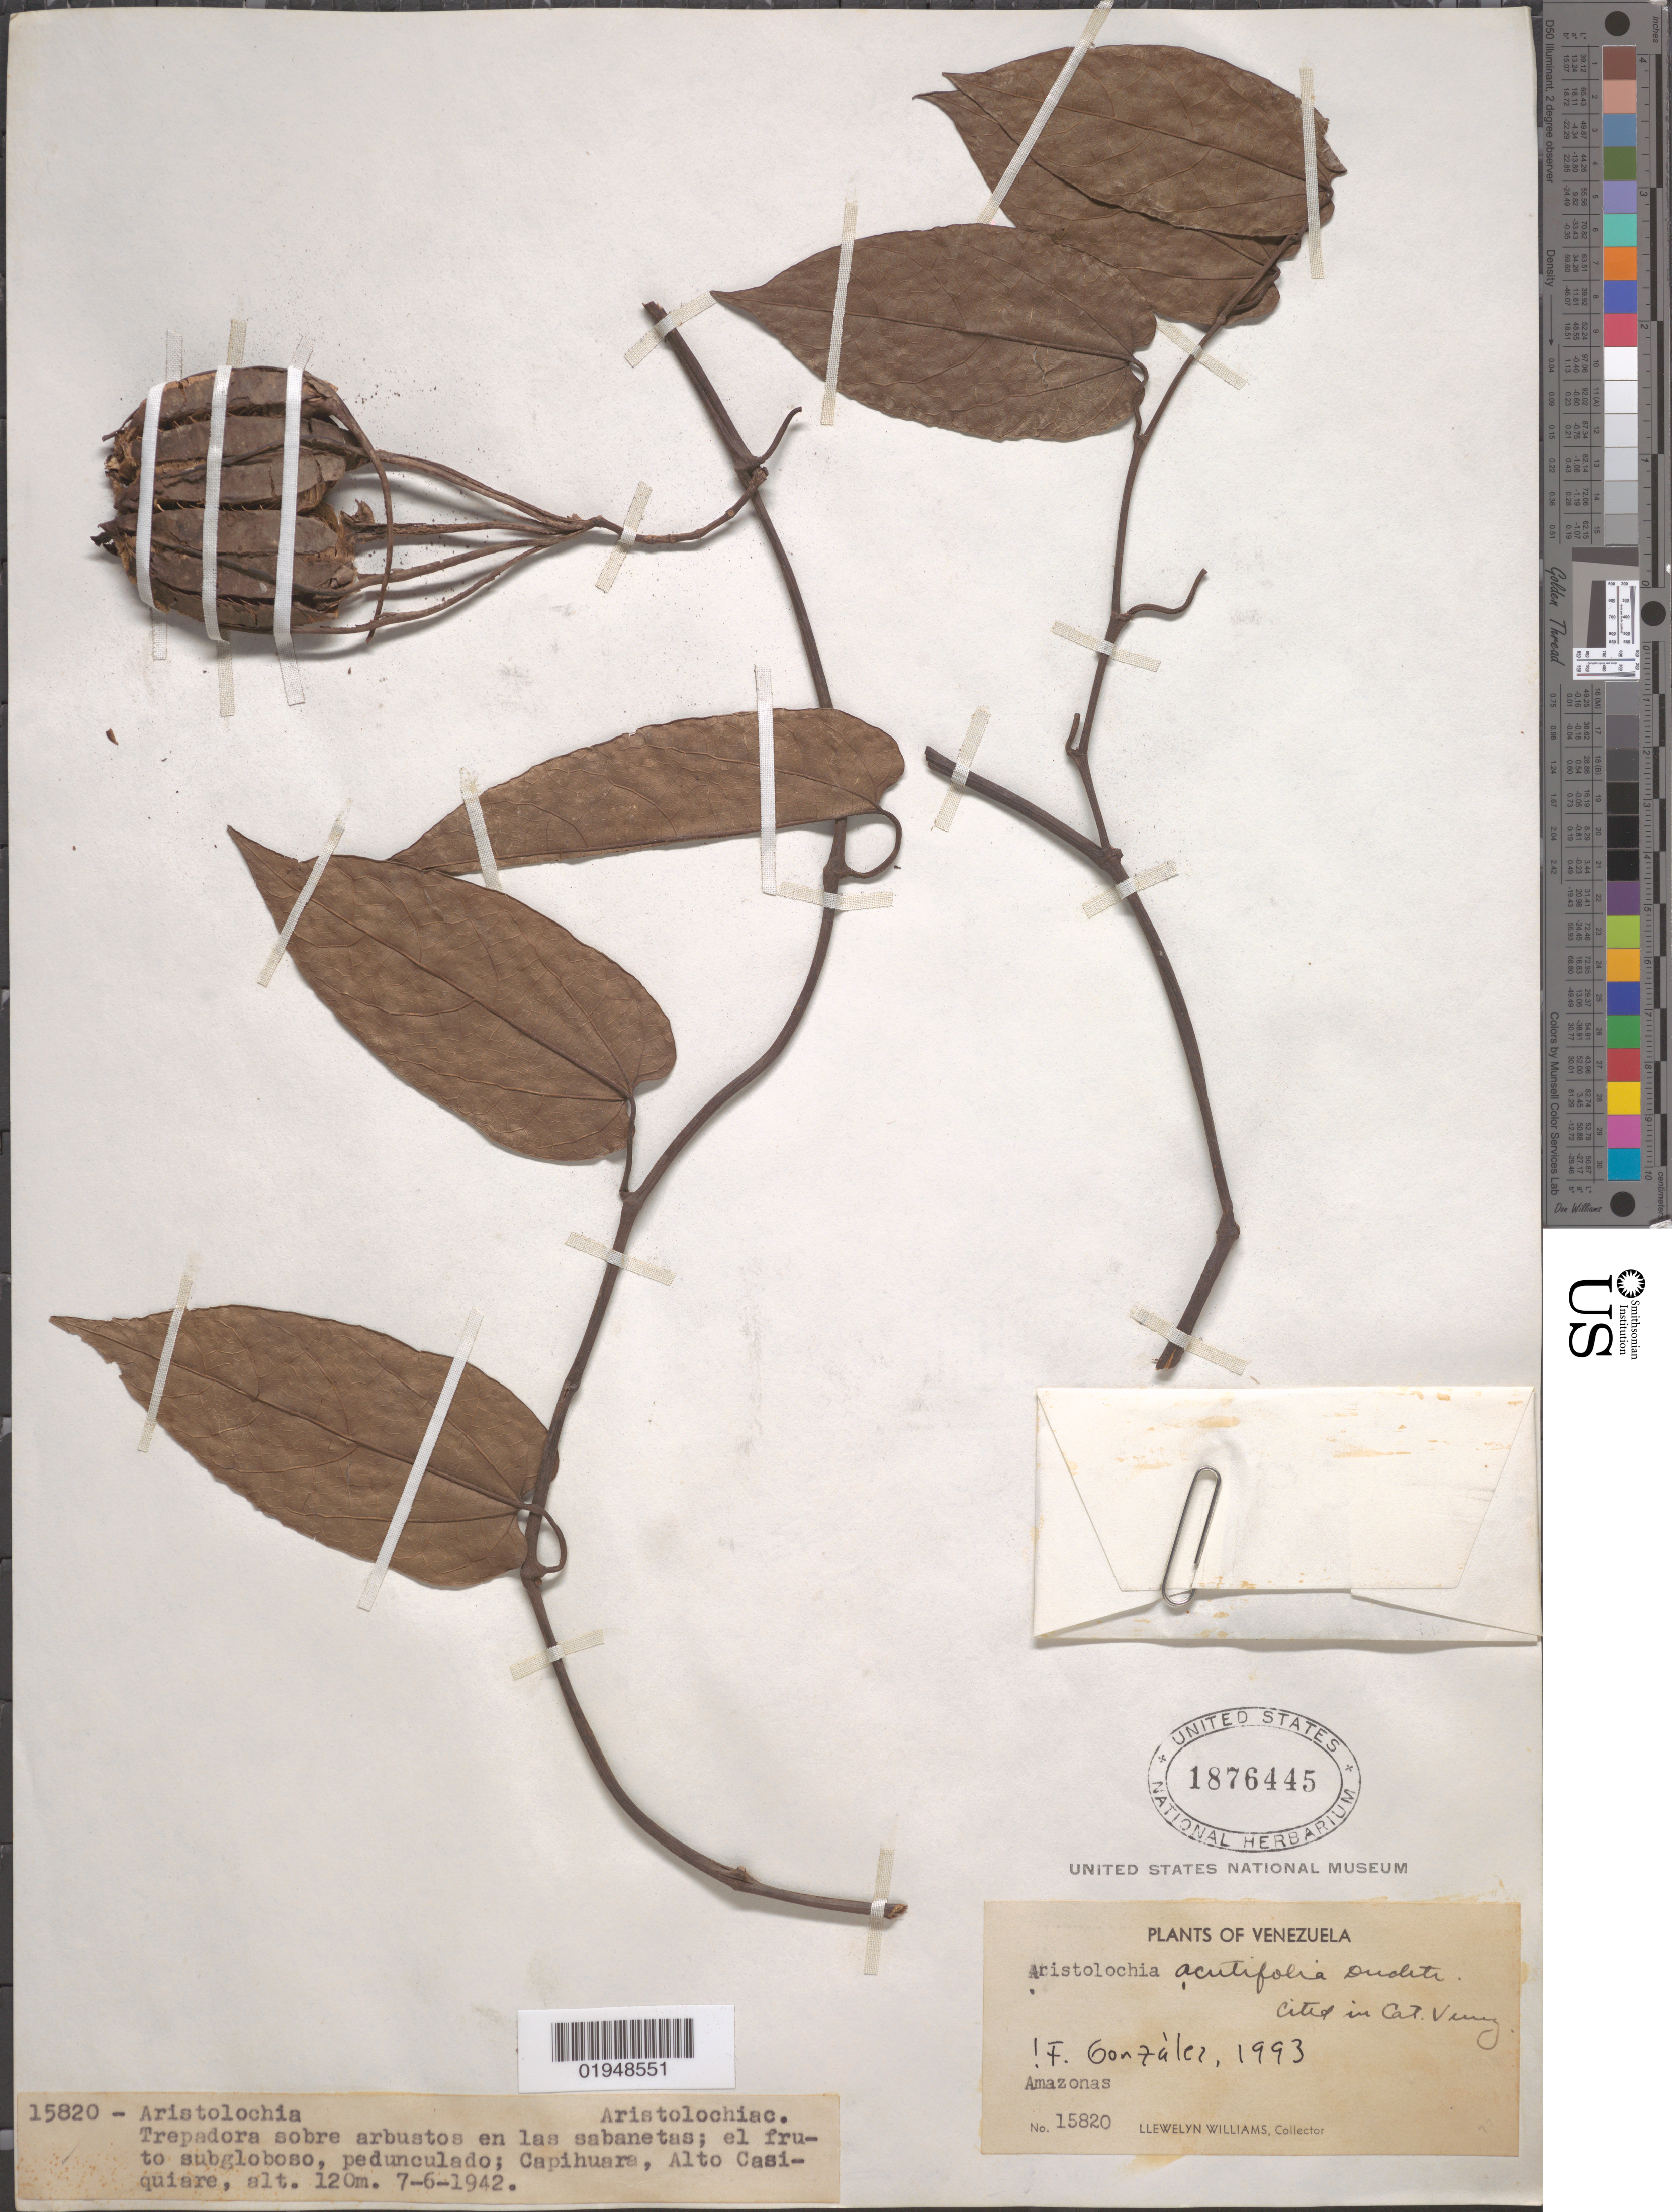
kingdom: Plantae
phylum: Tracheophyta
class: Magnoliopsida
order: Piperales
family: Aristolochiaceae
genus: Aristolochia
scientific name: Aristolochia acutifolia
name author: Duch.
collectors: Ll. Williams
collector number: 15820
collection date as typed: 6-Jun-42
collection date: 1942-06-06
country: Venezuela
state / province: Amazonas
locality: Capihuara, Alto Casiquiare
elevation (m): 120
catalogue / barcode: US 1876445